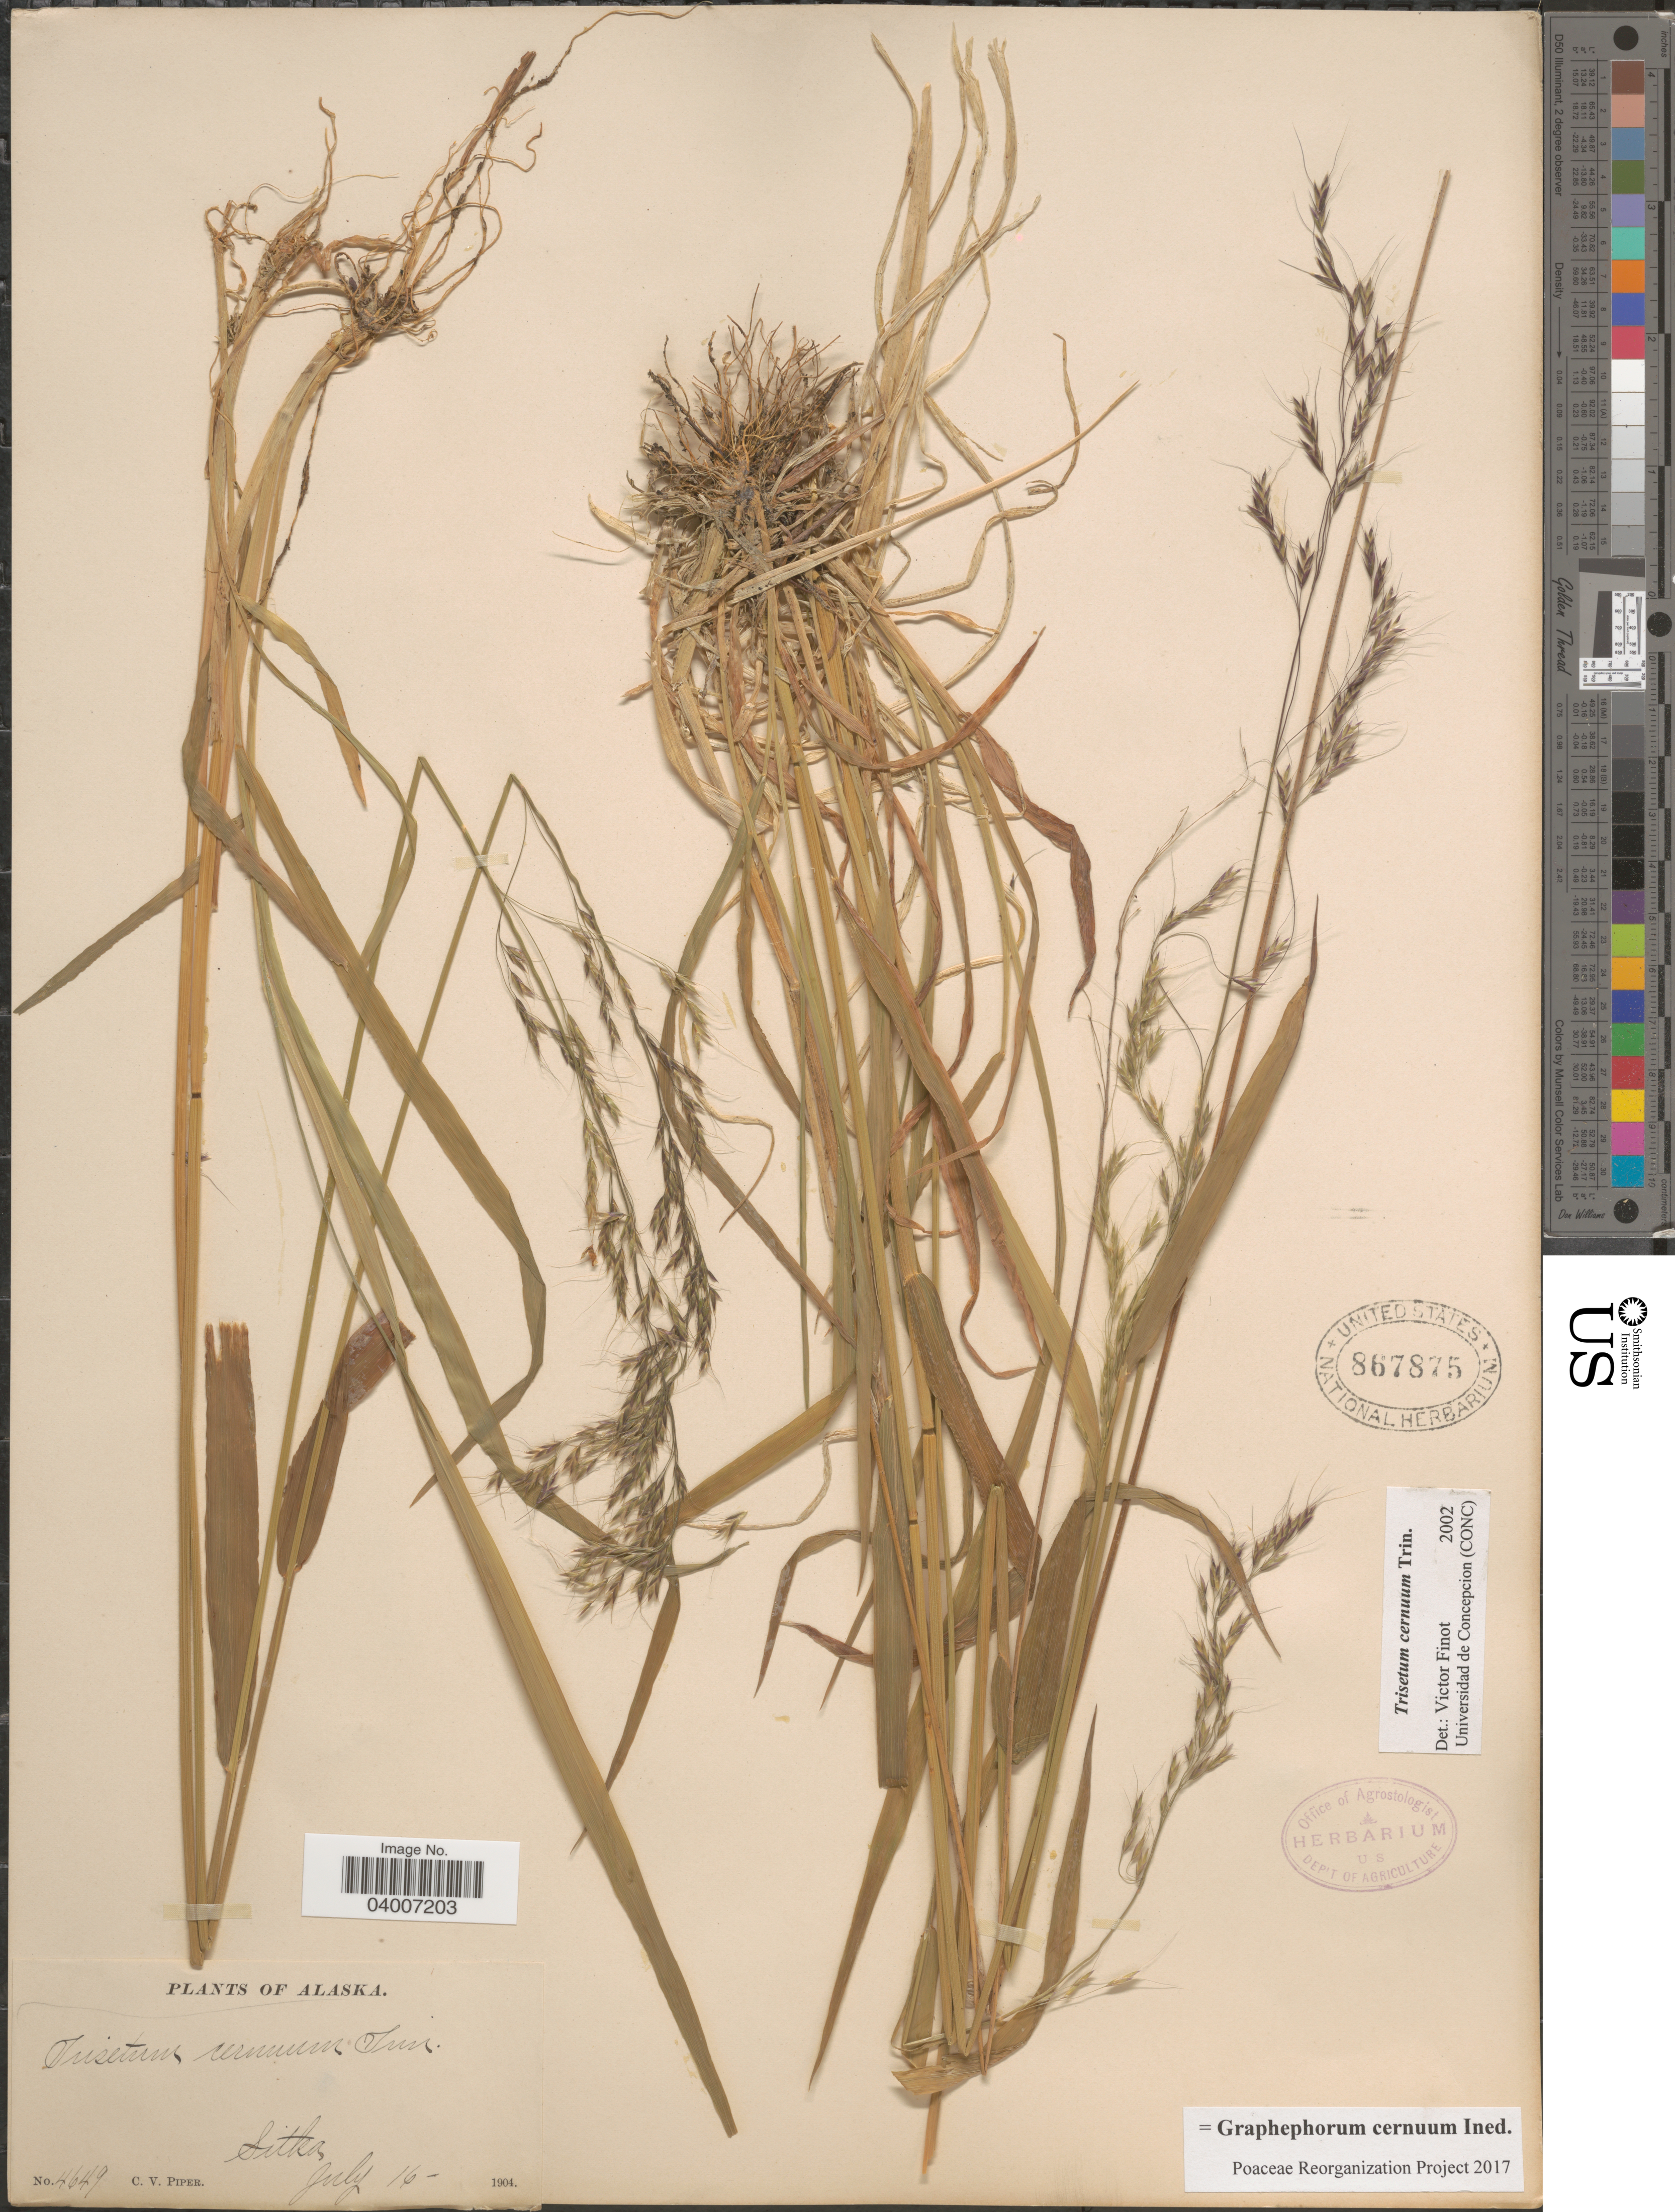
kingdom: Plantae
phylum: Tracheophyta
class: Liliopsida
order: Poales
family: Poaceae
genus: Graphephorum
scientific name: Graphephorum cernuum ined.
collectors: C. V. Piper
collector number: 4649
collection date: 1904-07-16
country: United States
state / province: Alaska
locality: Sitka.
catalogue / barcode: US 867875